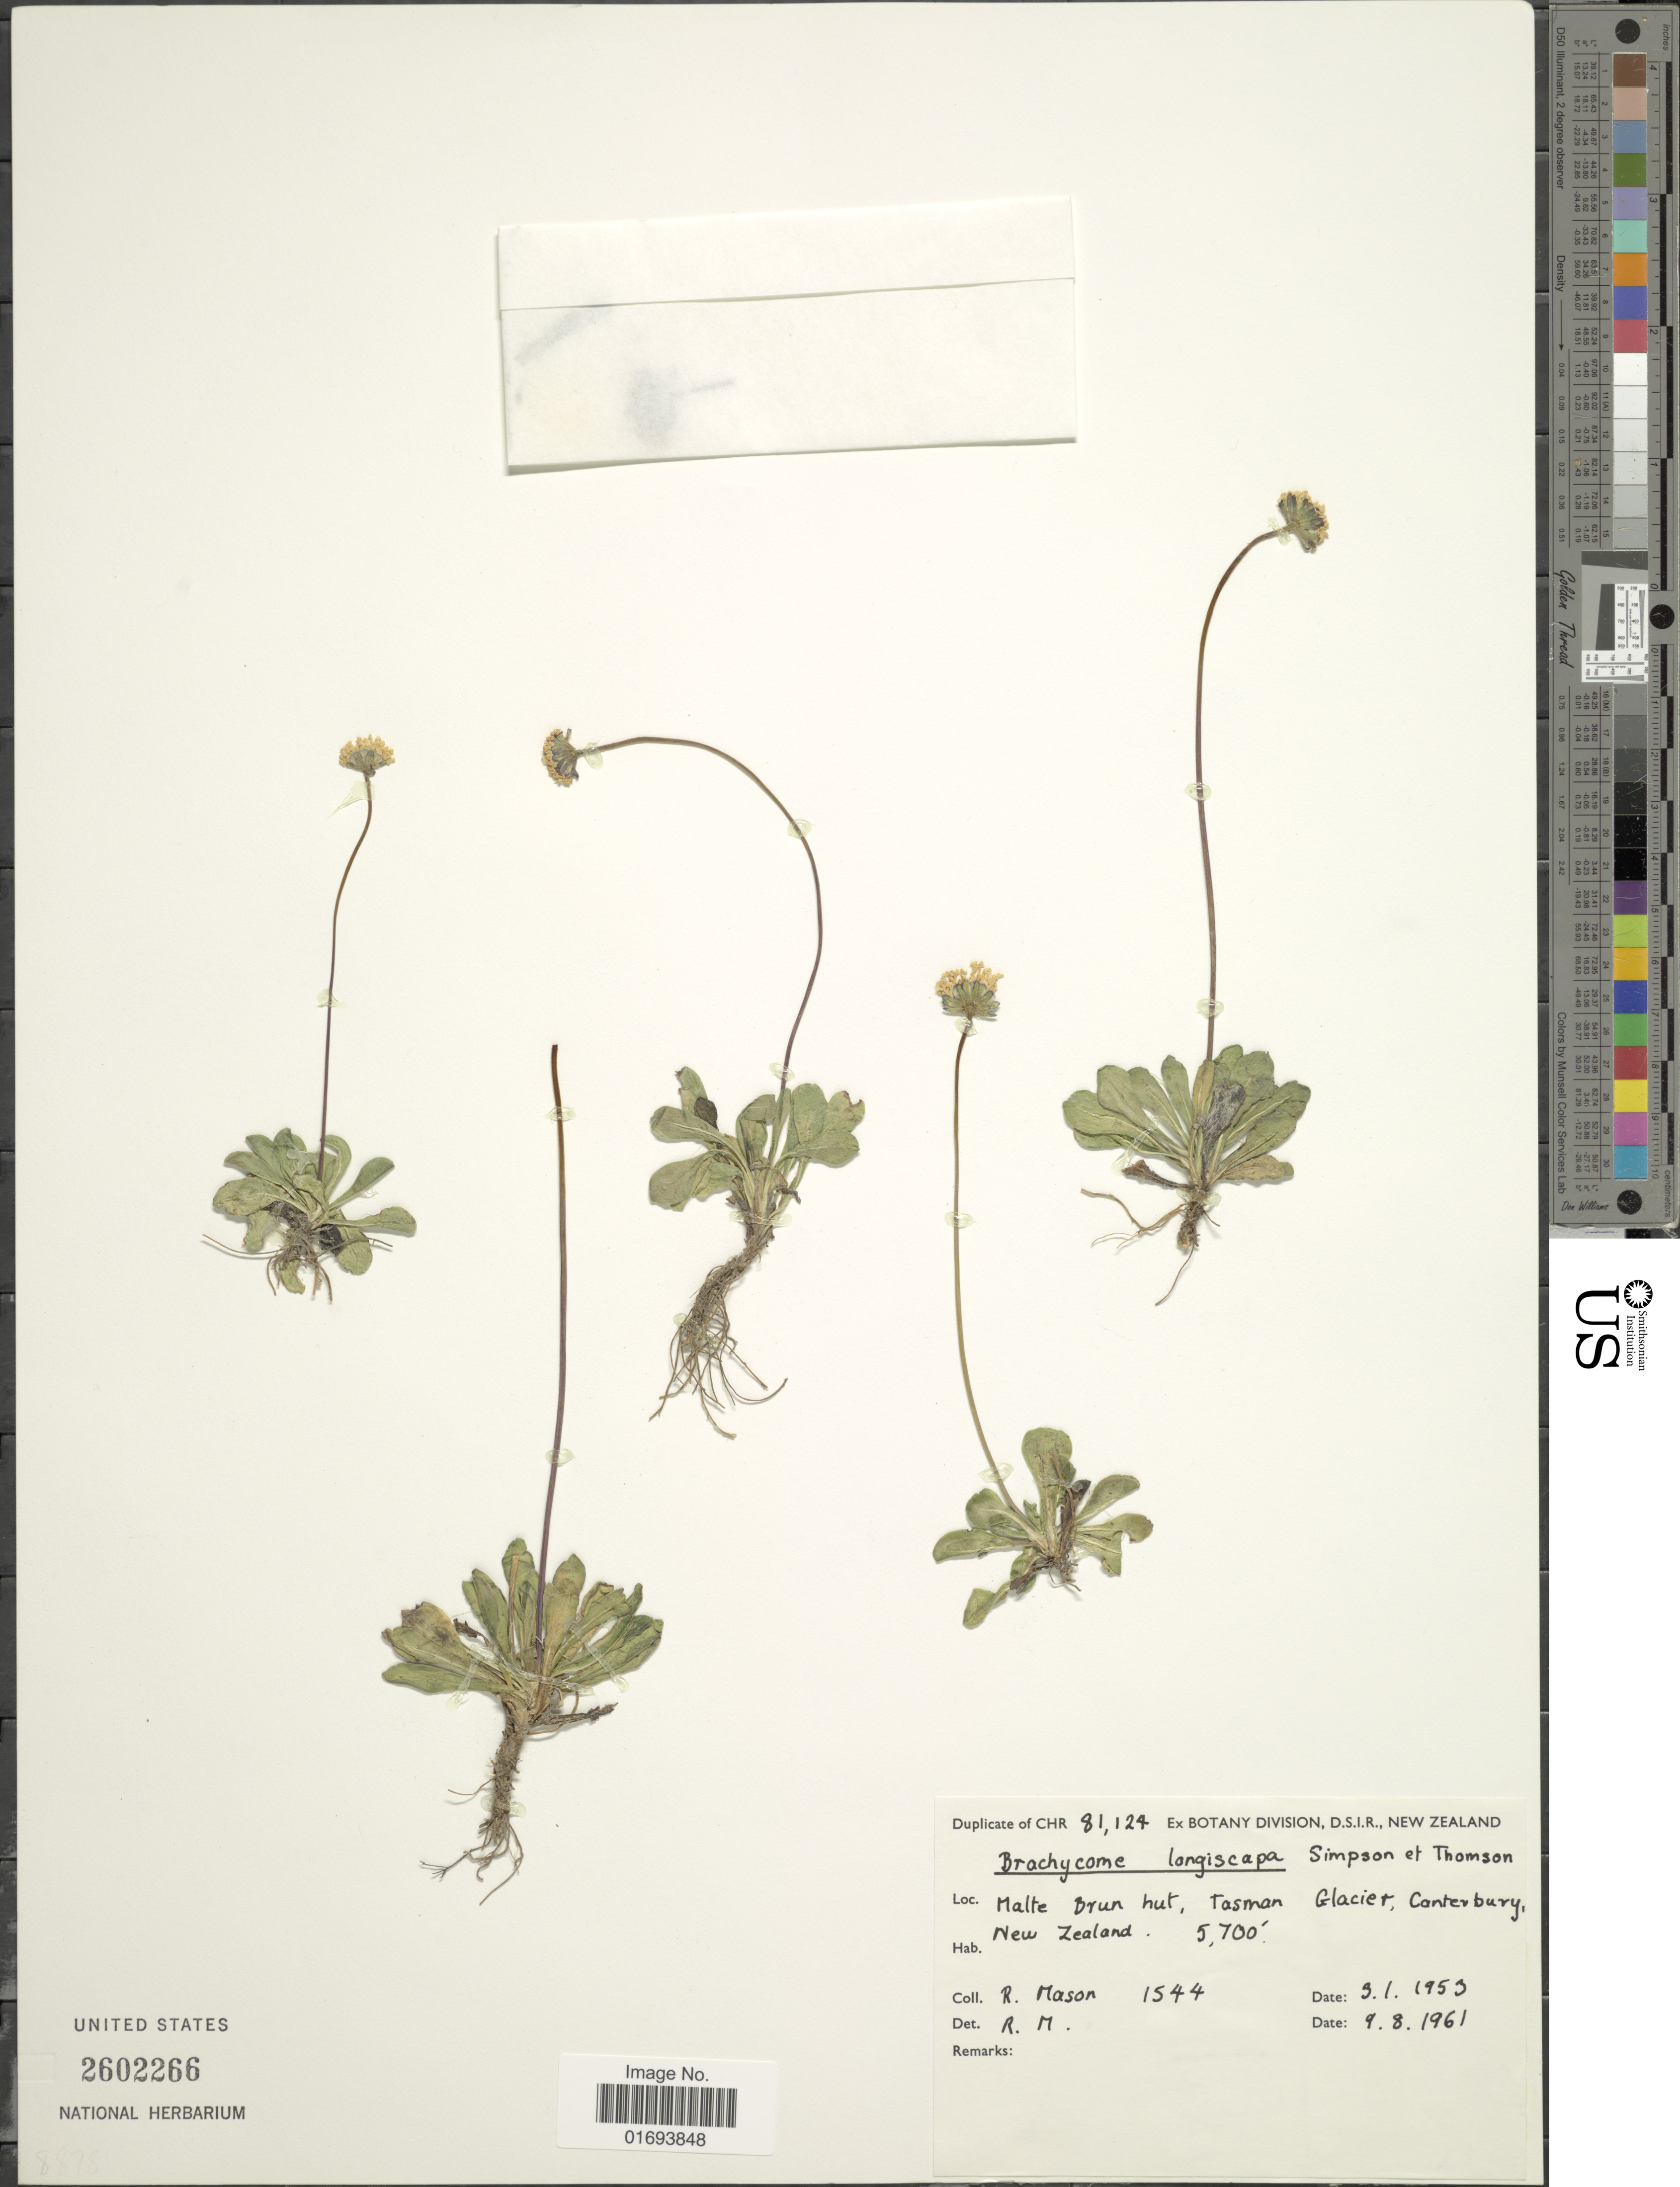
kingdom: Plantae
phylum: Tracheophyta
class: Magnoliopsida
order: Asterales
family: Asteraceae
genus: Brachyscome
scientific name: Brachyscome longiscapa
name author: G. Simpson & J.S. Thomson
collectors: R. Mason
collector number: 1544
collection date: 1953-01-03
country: New Zealand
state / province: Canterbury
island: South Island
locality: Malte Brun hut, Tasman Glacier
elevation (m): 1737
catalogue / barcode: US 2602266